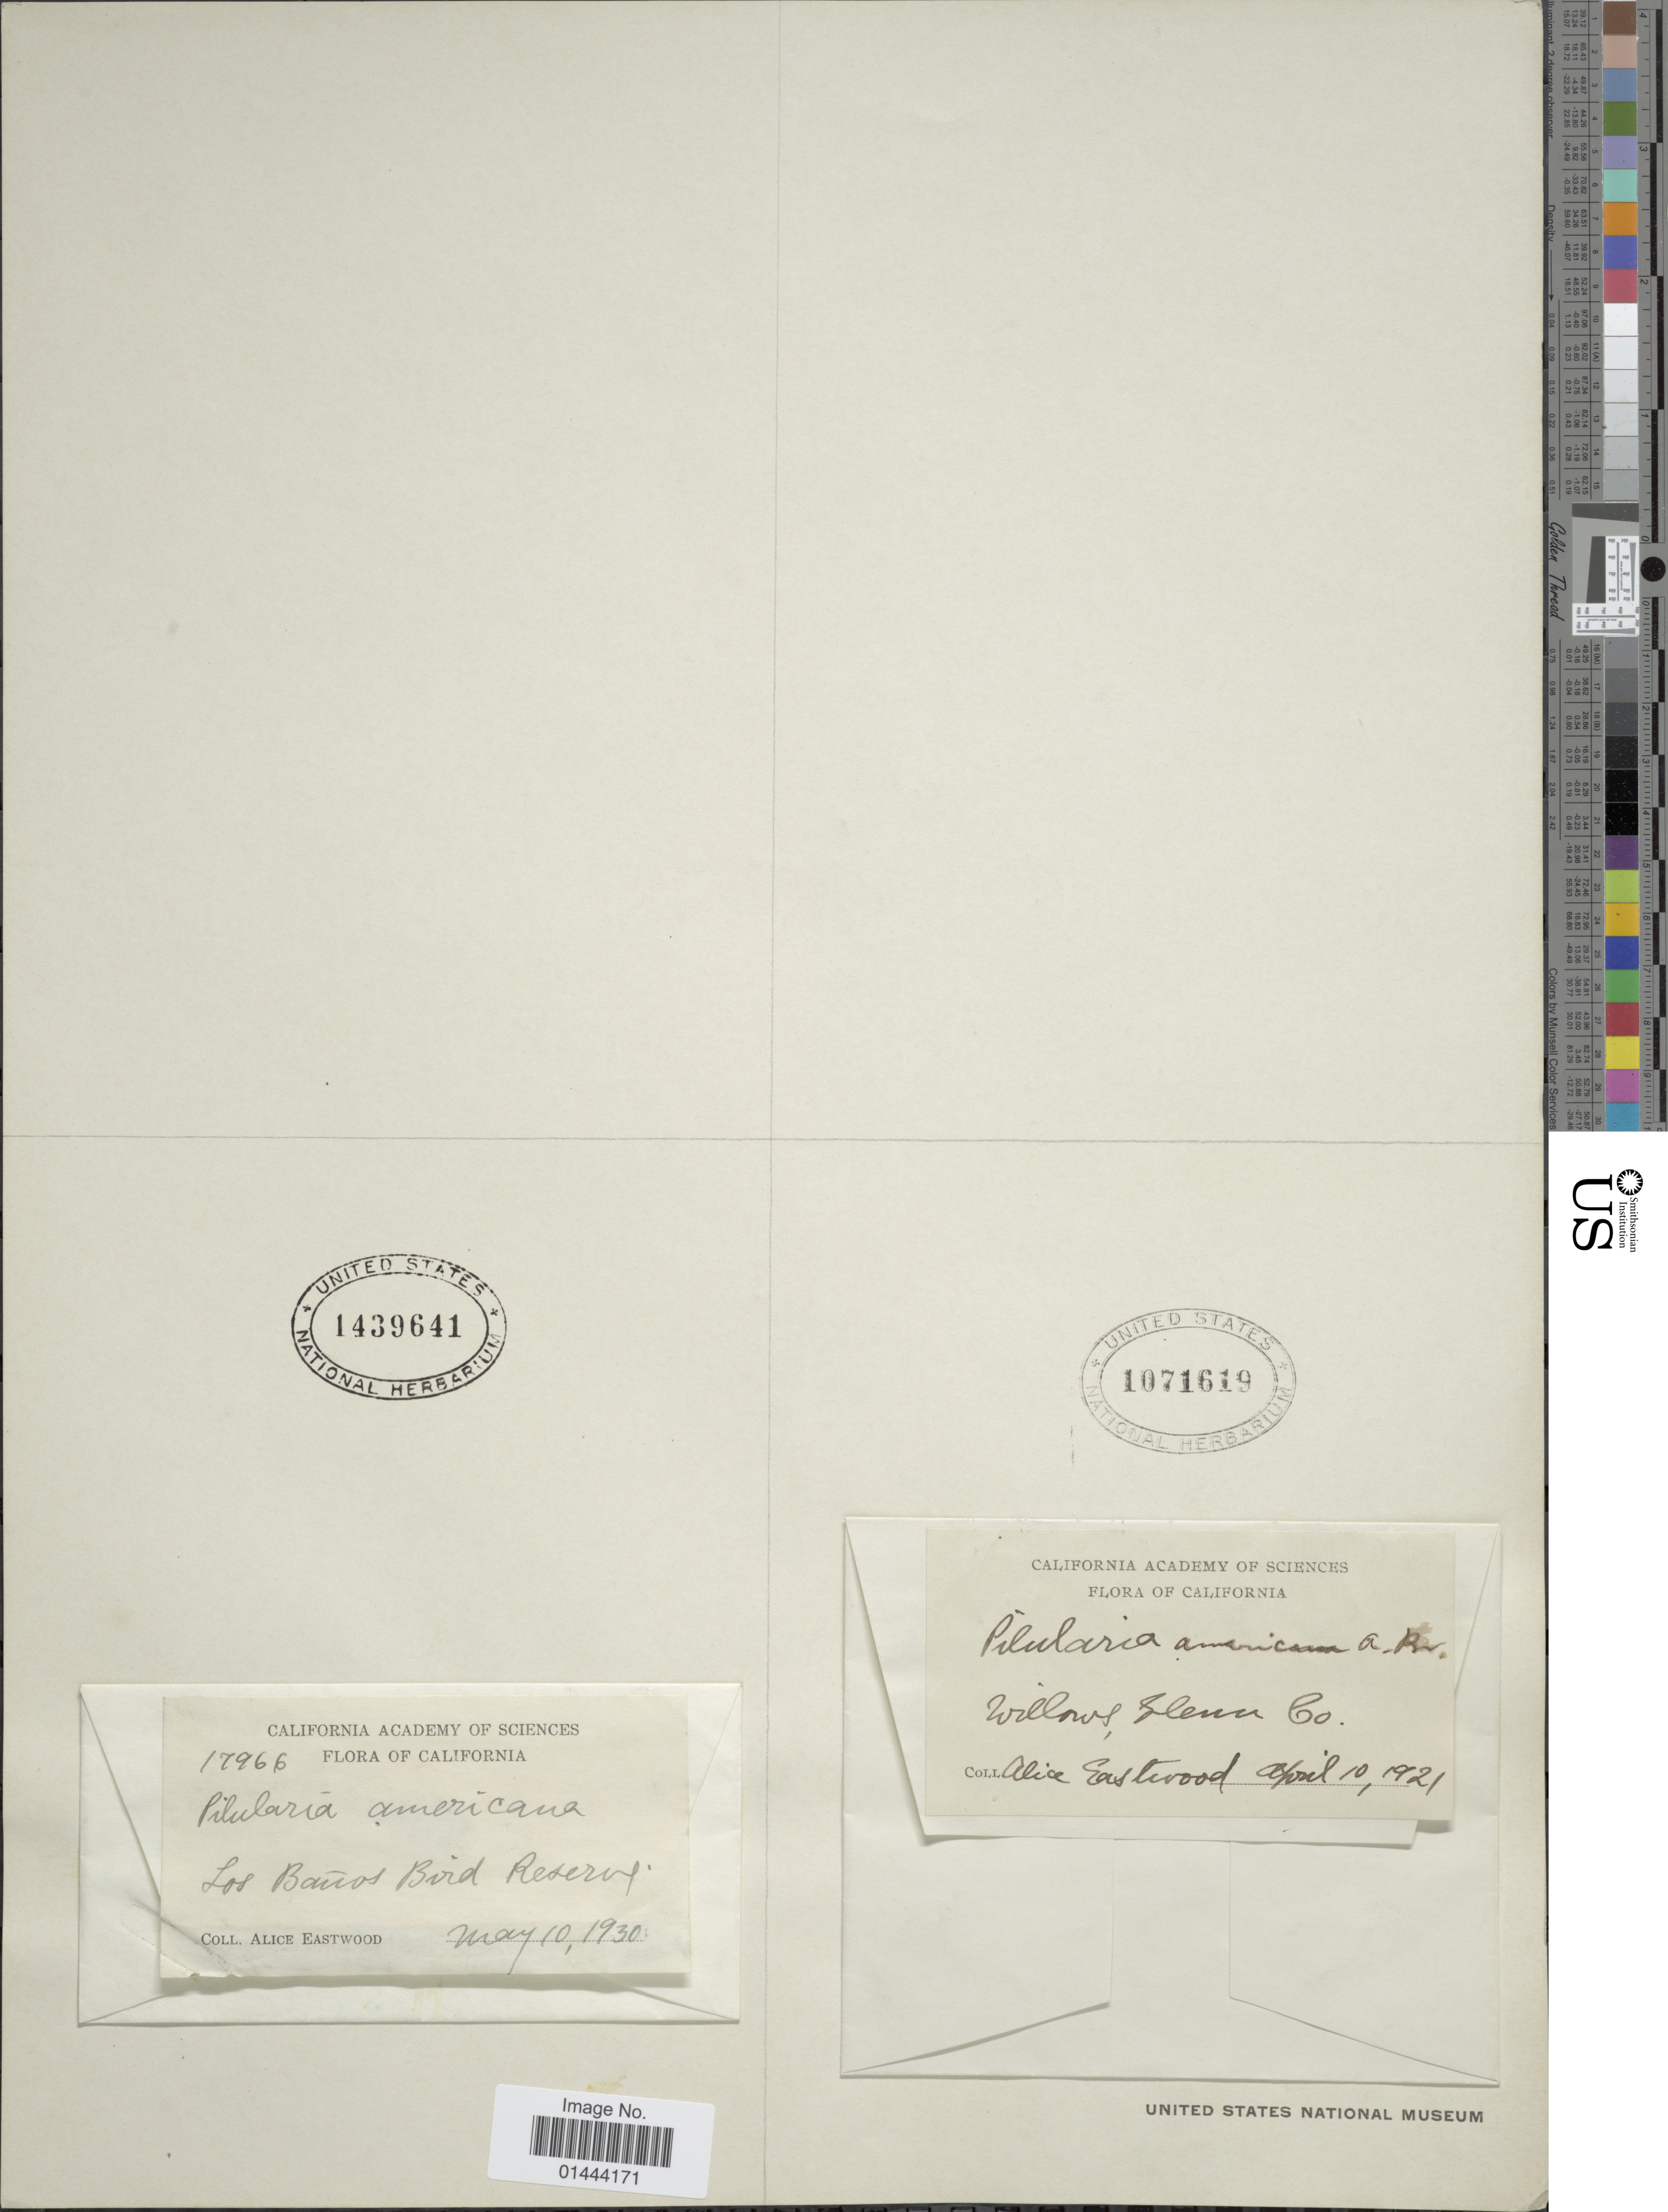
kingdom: Plantae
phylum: Tracheophyta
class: Polypodiopsida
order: Salviniales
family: Marsileaceae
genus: Pilularia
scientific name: Pilularia americana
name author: A. Braun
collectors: A. Eastwood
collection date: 1921-04-10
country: United States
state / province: California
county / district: Glenn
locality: Willows, Glenn Co.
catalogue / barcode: US 1071619